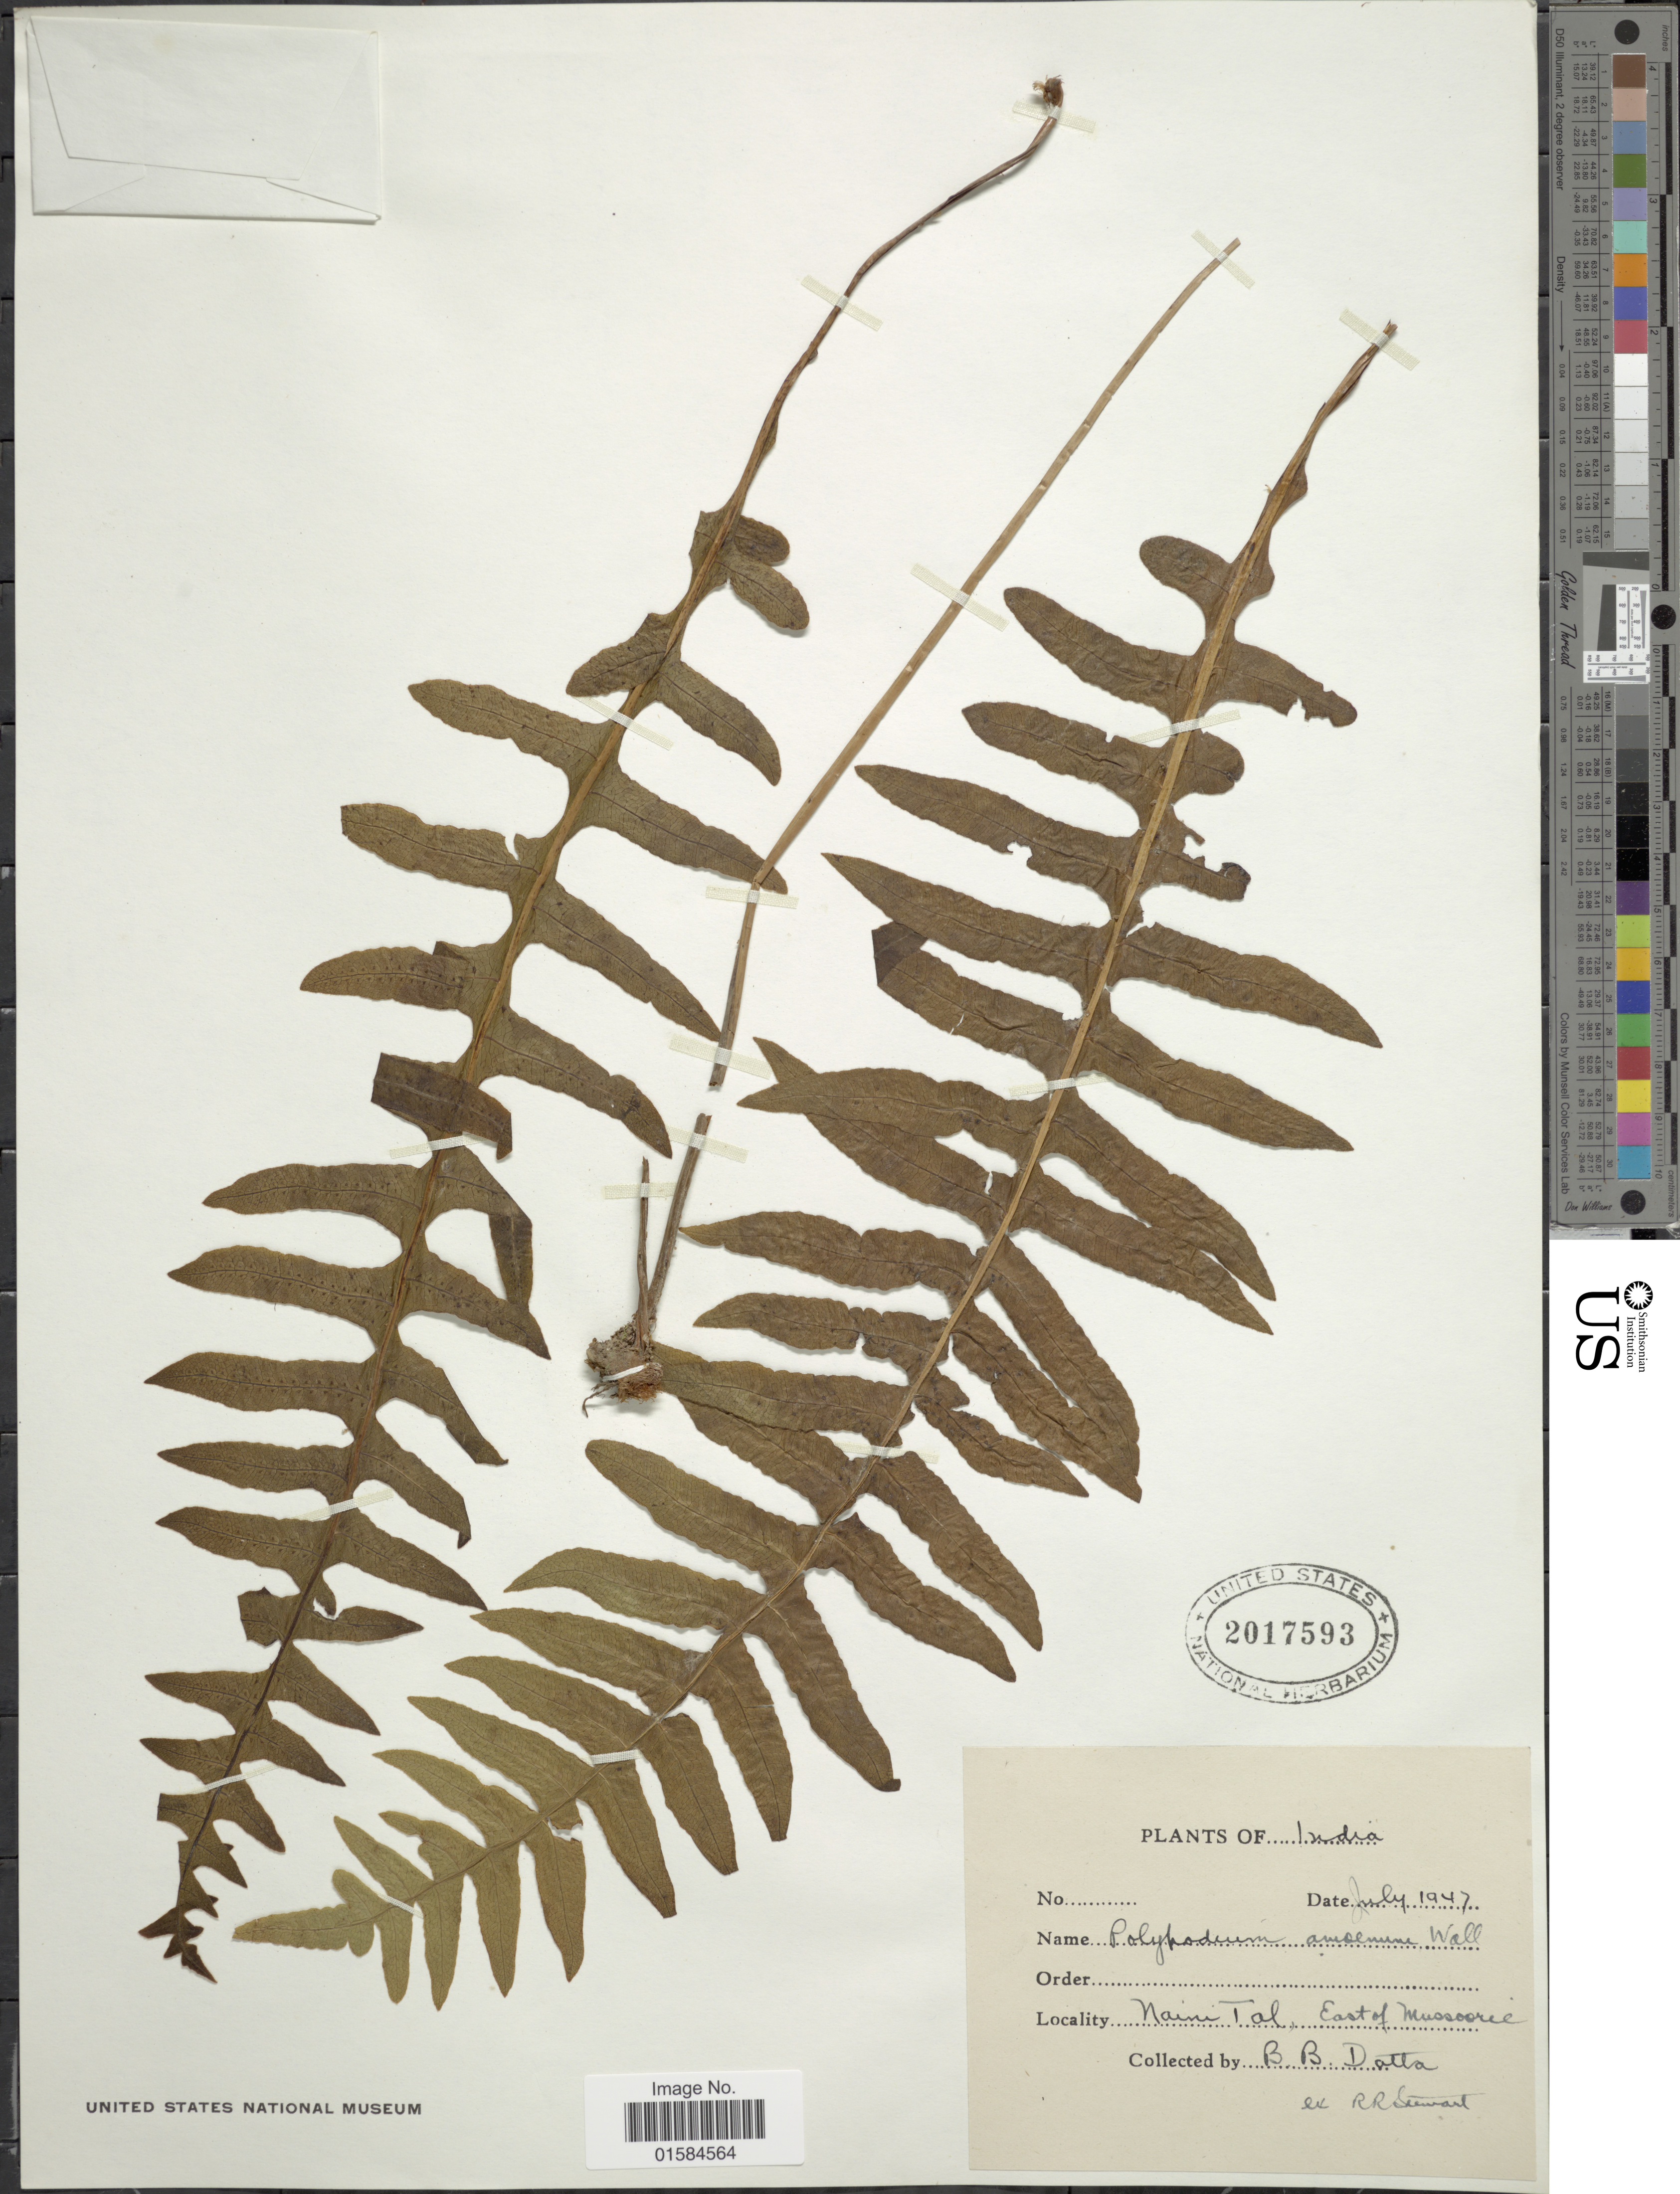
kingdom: Plantae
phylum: Tracheophyta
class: Polypodiopsida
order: Polypodiales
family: Polypodiaceae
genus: Goniophlebium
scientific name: Goniophlebium amoenum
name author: (Wall. ex Mett.) J. Sm.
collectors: B. Datta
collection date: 1947-07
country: India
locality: Naini Tal, East of Mussoorie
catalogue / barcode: US 2017593